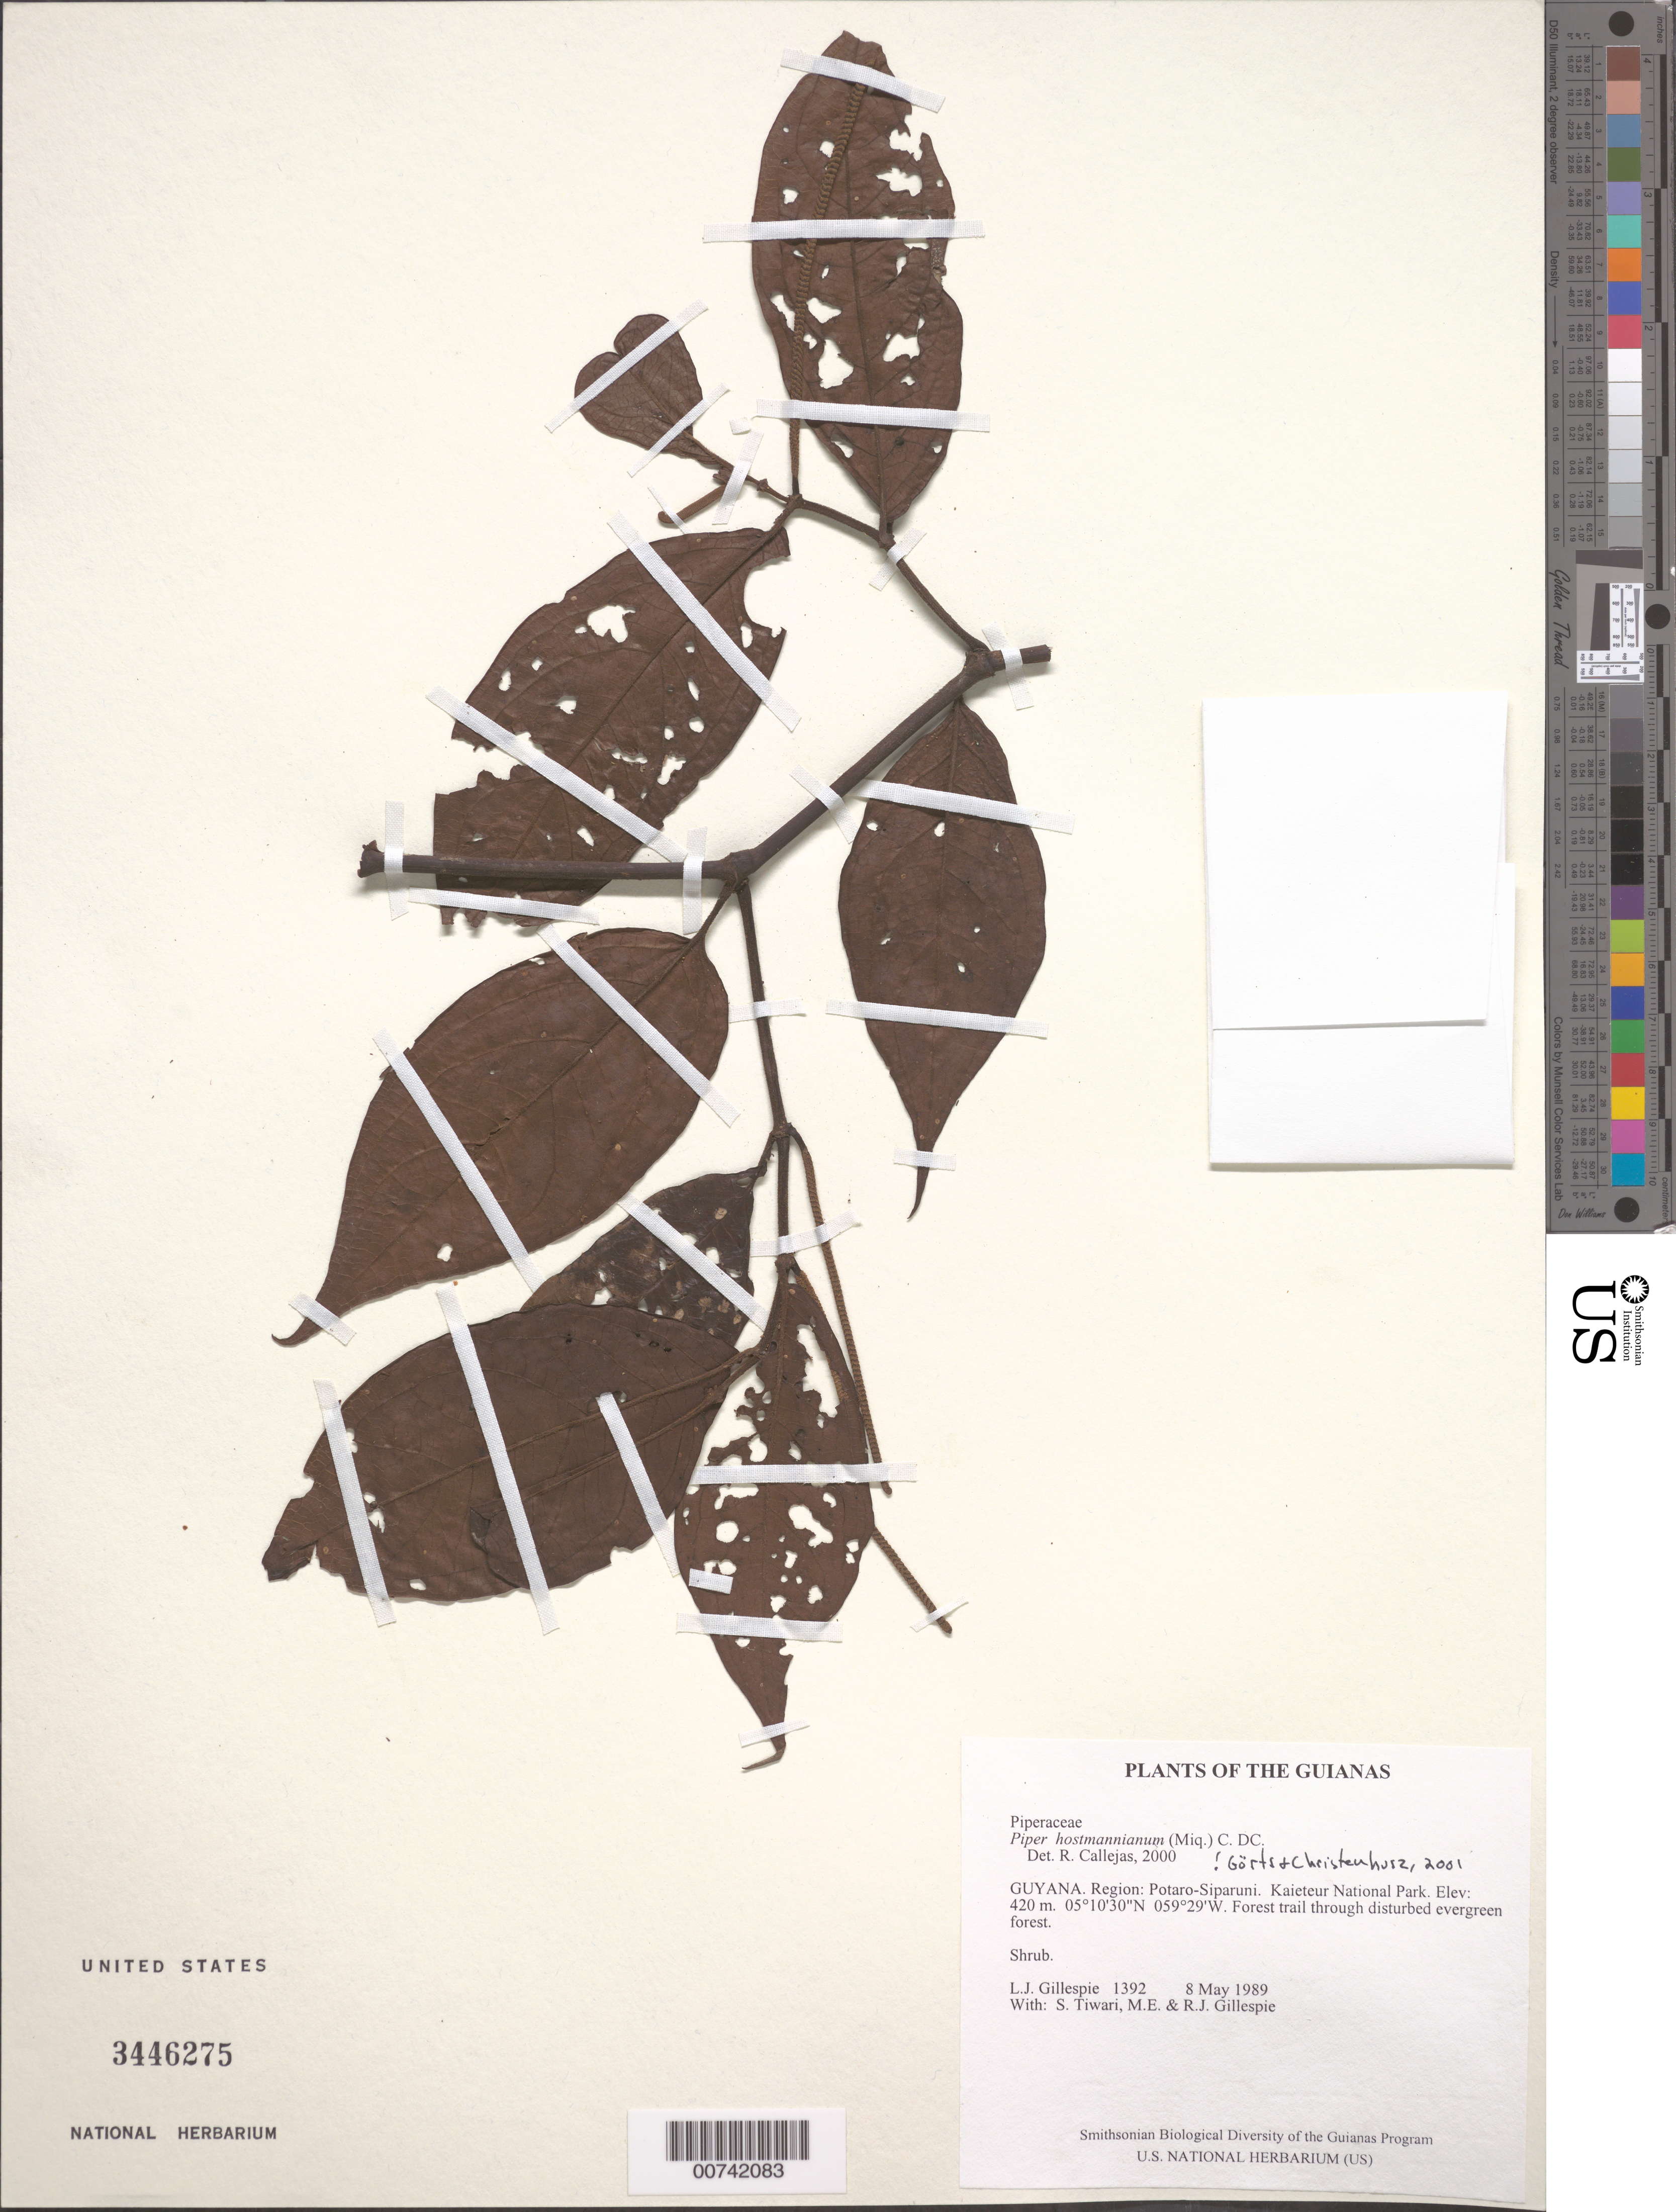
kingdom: Plantae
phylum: Tracheophyta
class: Magnoliopsida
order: Piperales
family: Piperaceae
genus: Piper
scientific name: Piper hostmannianum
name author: (Miq.) C. DC.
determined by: Görts-van Rijn, A. R.; Christenhusz, M. J.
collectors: L. J. Gillespie, S. Tiwari, M. Gillespie & R. Gillespie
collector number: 1392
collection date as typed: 8 May 1989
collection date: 1989-05-08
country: Guyana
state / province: Potaro-Siparuni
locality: Kaieteur National Park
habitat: Forest trail through disturbed evergreen forest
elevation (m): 420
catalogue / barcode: US 3446275